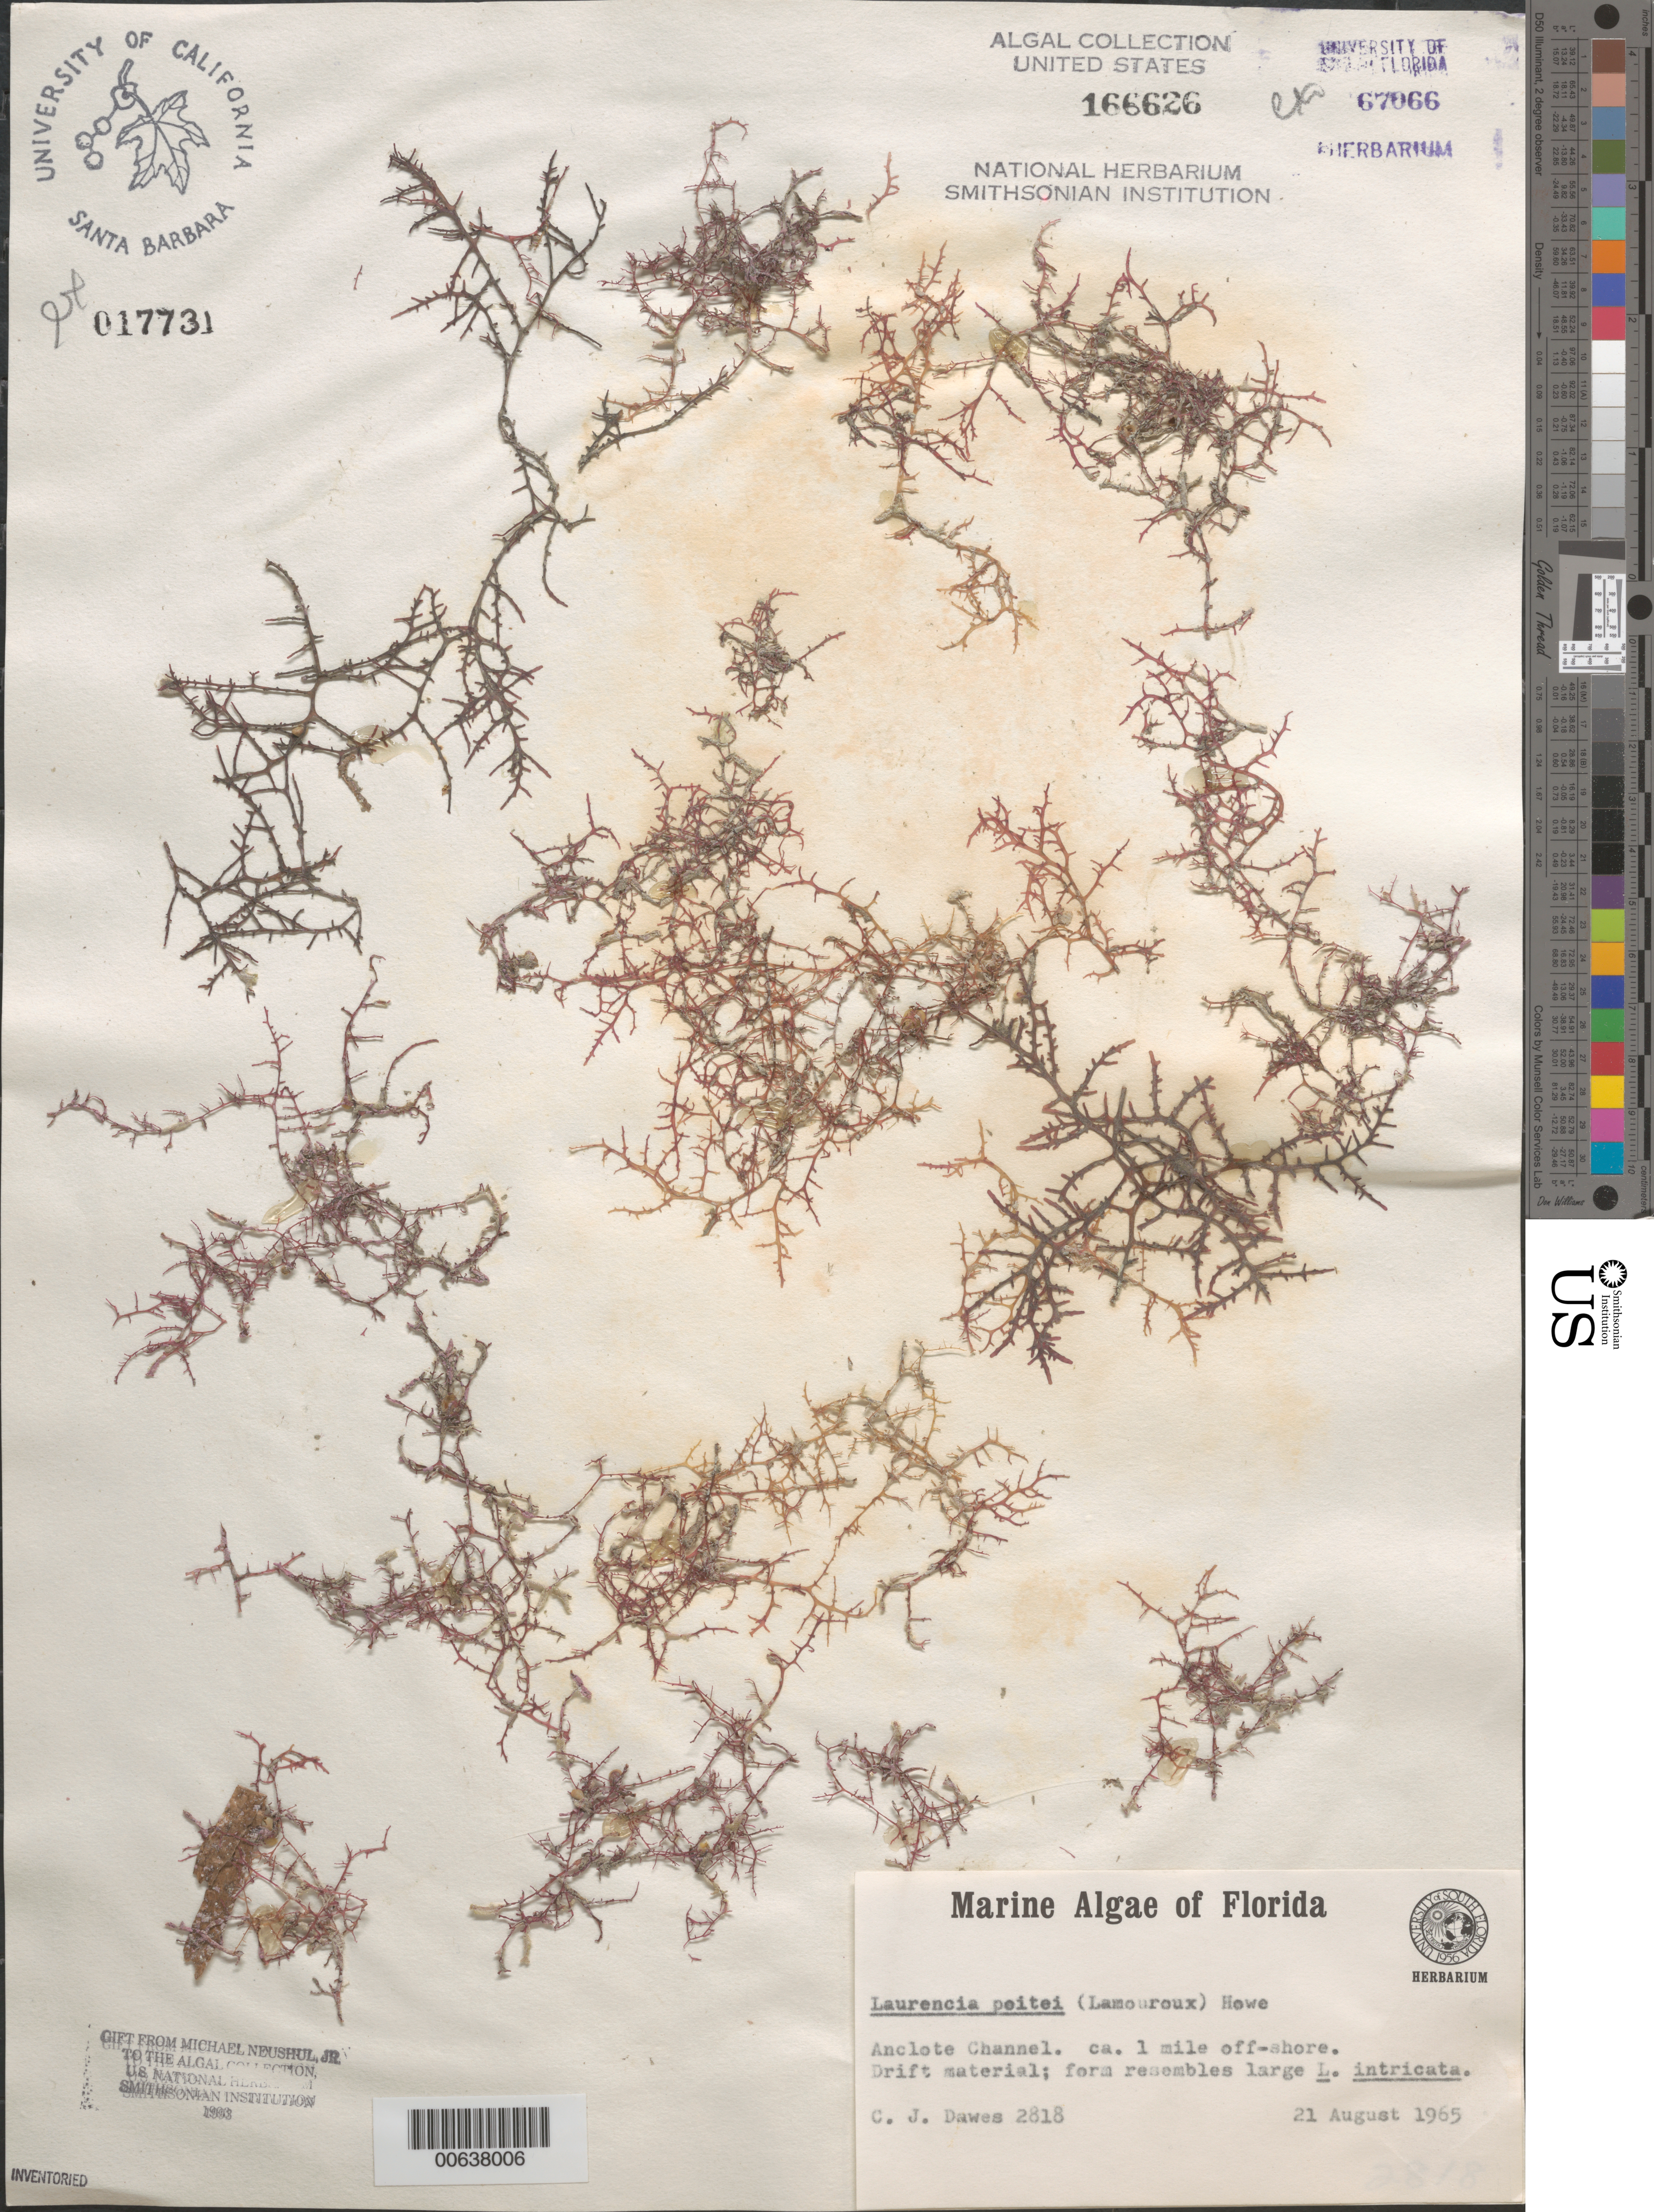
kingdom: Plantae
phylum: Rhodophyta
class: Florideophyceae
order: Ceramiales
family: Rhodomelaceae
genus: Yuzurua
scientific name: Yuzurua poiteaui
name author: (J.V.Lamouroux) Martin-Lescanne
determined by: Brooks, B. L., (BOT), Smithsonian Institution - National Museum of Natural History (UNITED STATES)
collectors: C. Dawes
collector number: CJD 2818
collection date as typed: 21 Aug 1965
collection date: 1965-08-21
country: United States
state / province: Florida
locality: Anclote Channel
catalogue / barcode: US 166626